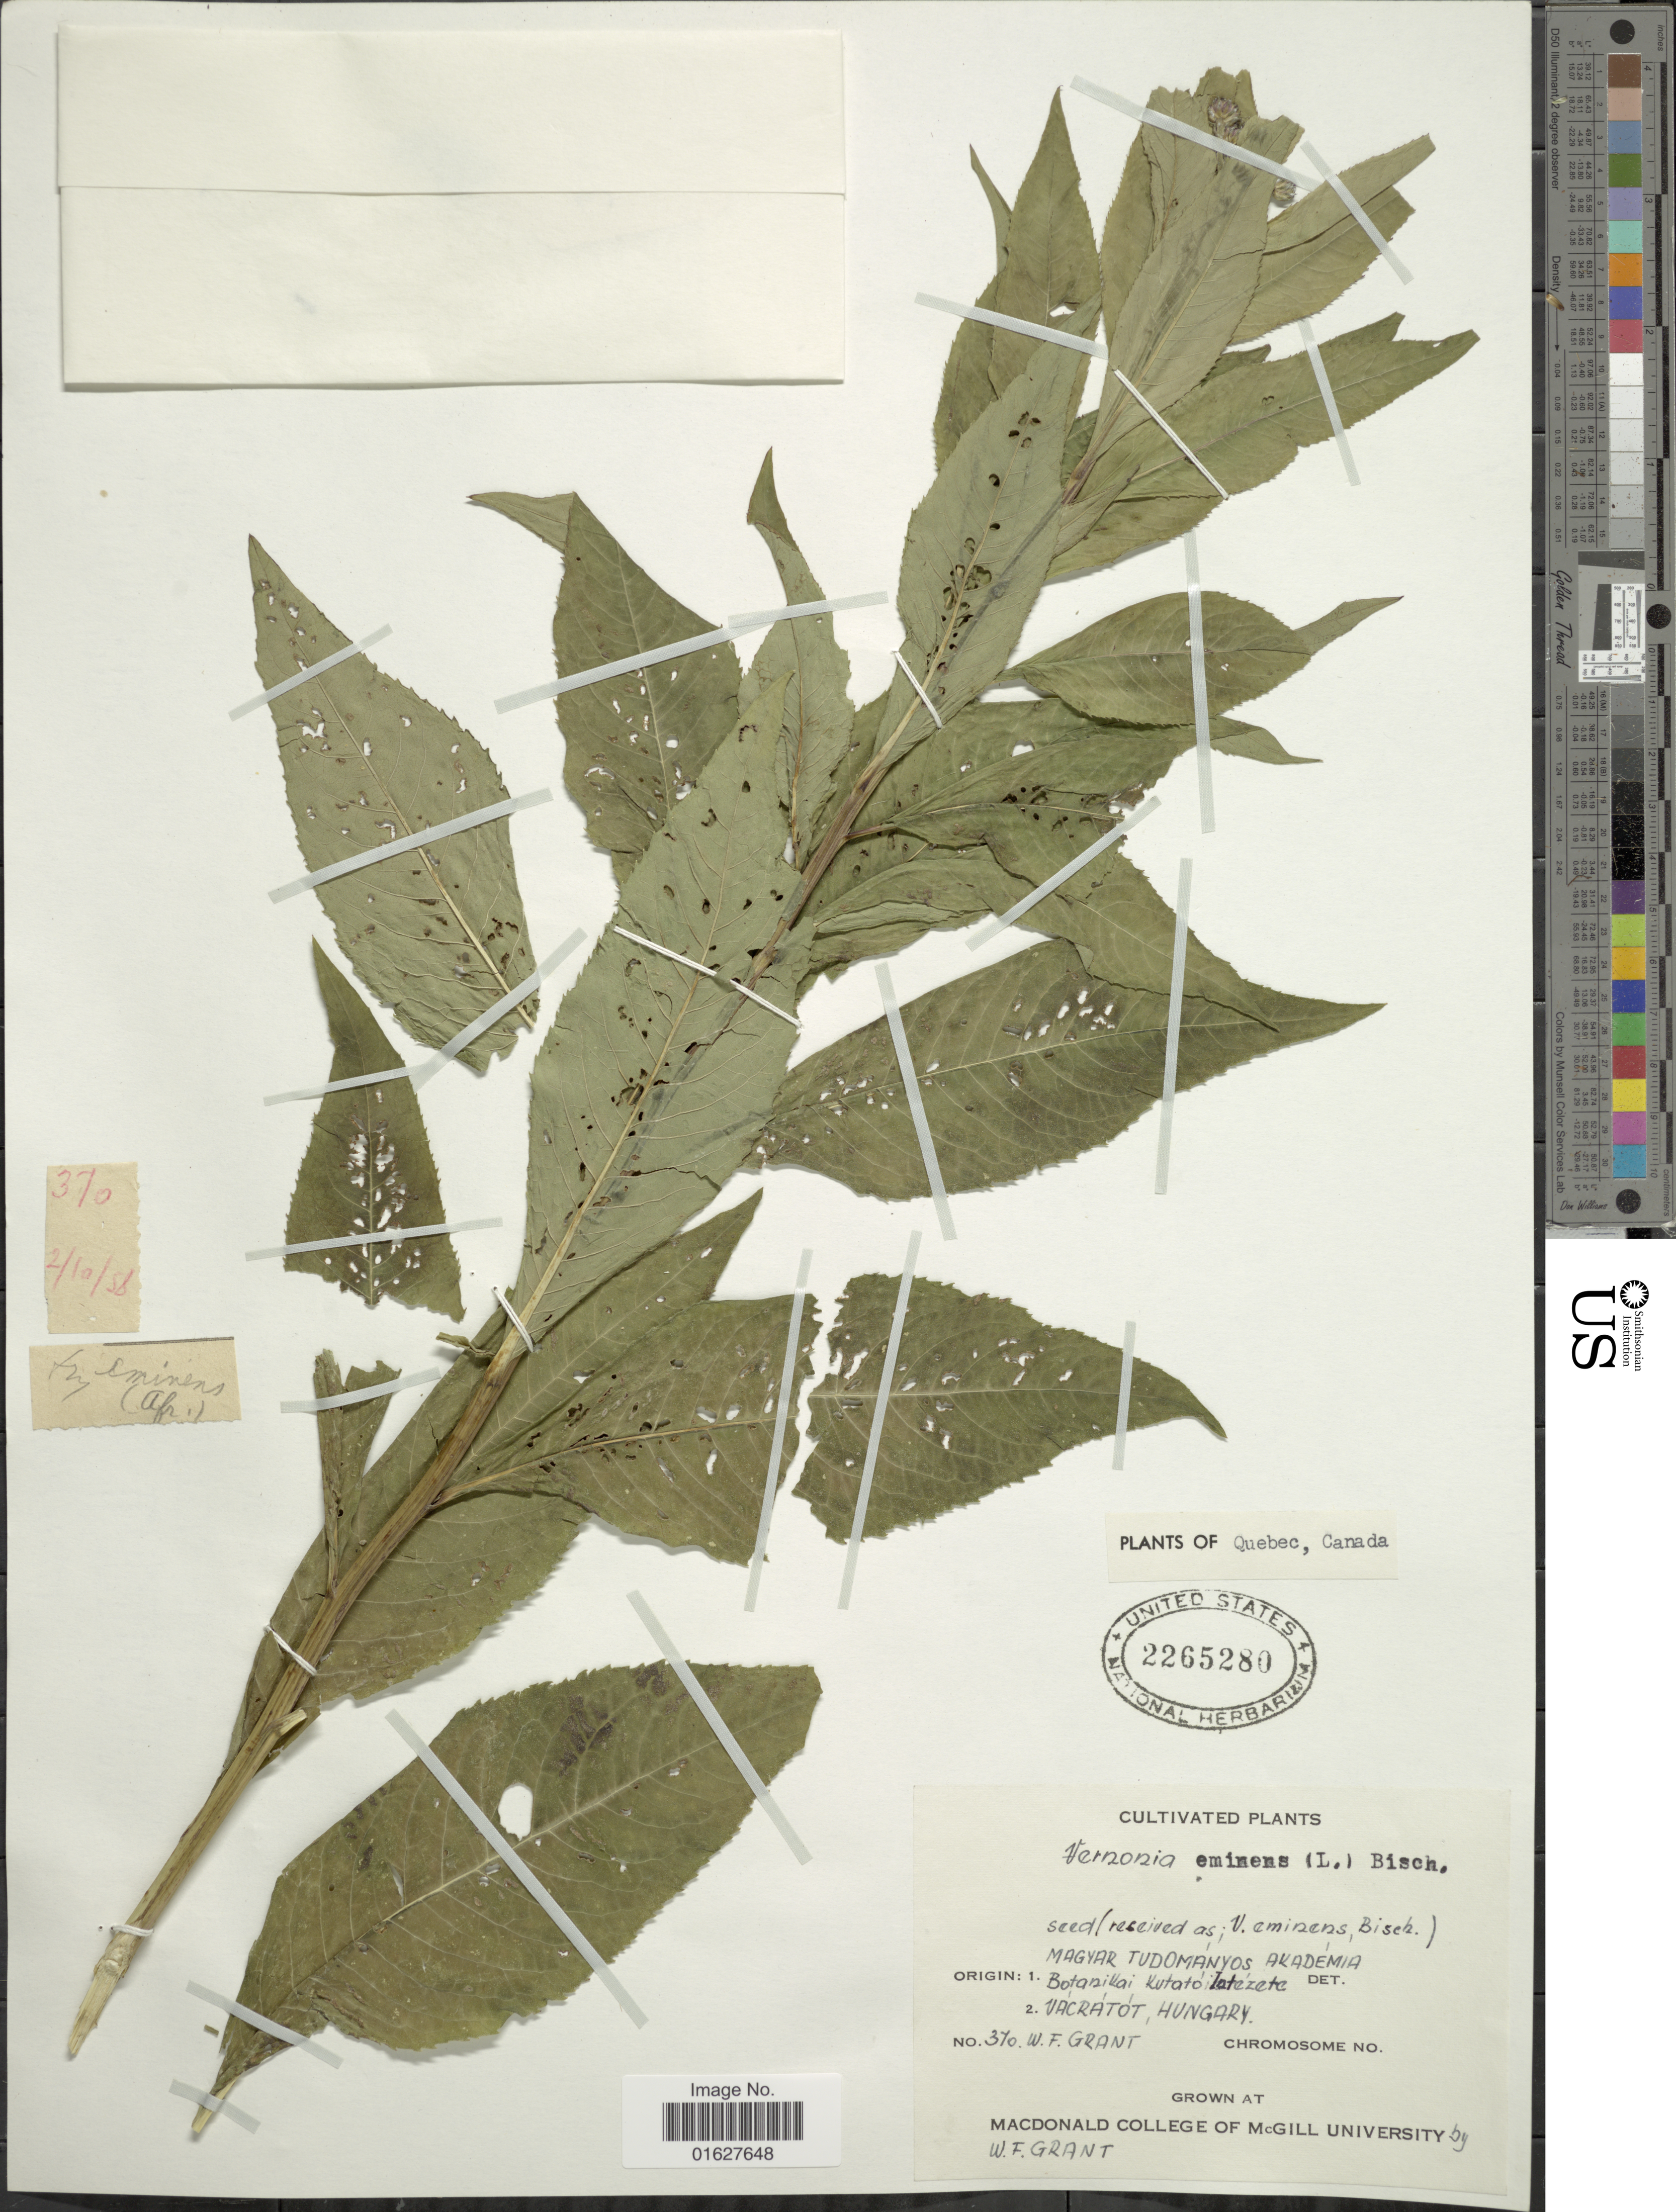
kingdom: Plantae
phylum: Tracheophyta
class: Magnoliopsida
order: Asterales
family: Asteraceae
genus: Vernonia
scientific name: Vernonia eminens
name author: Bischoff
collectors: W. Grant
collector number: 370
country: Canada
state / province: Quebec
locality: Quebec, Canada. Grown at MacDonald College of McGill University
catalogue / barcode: US 2265280